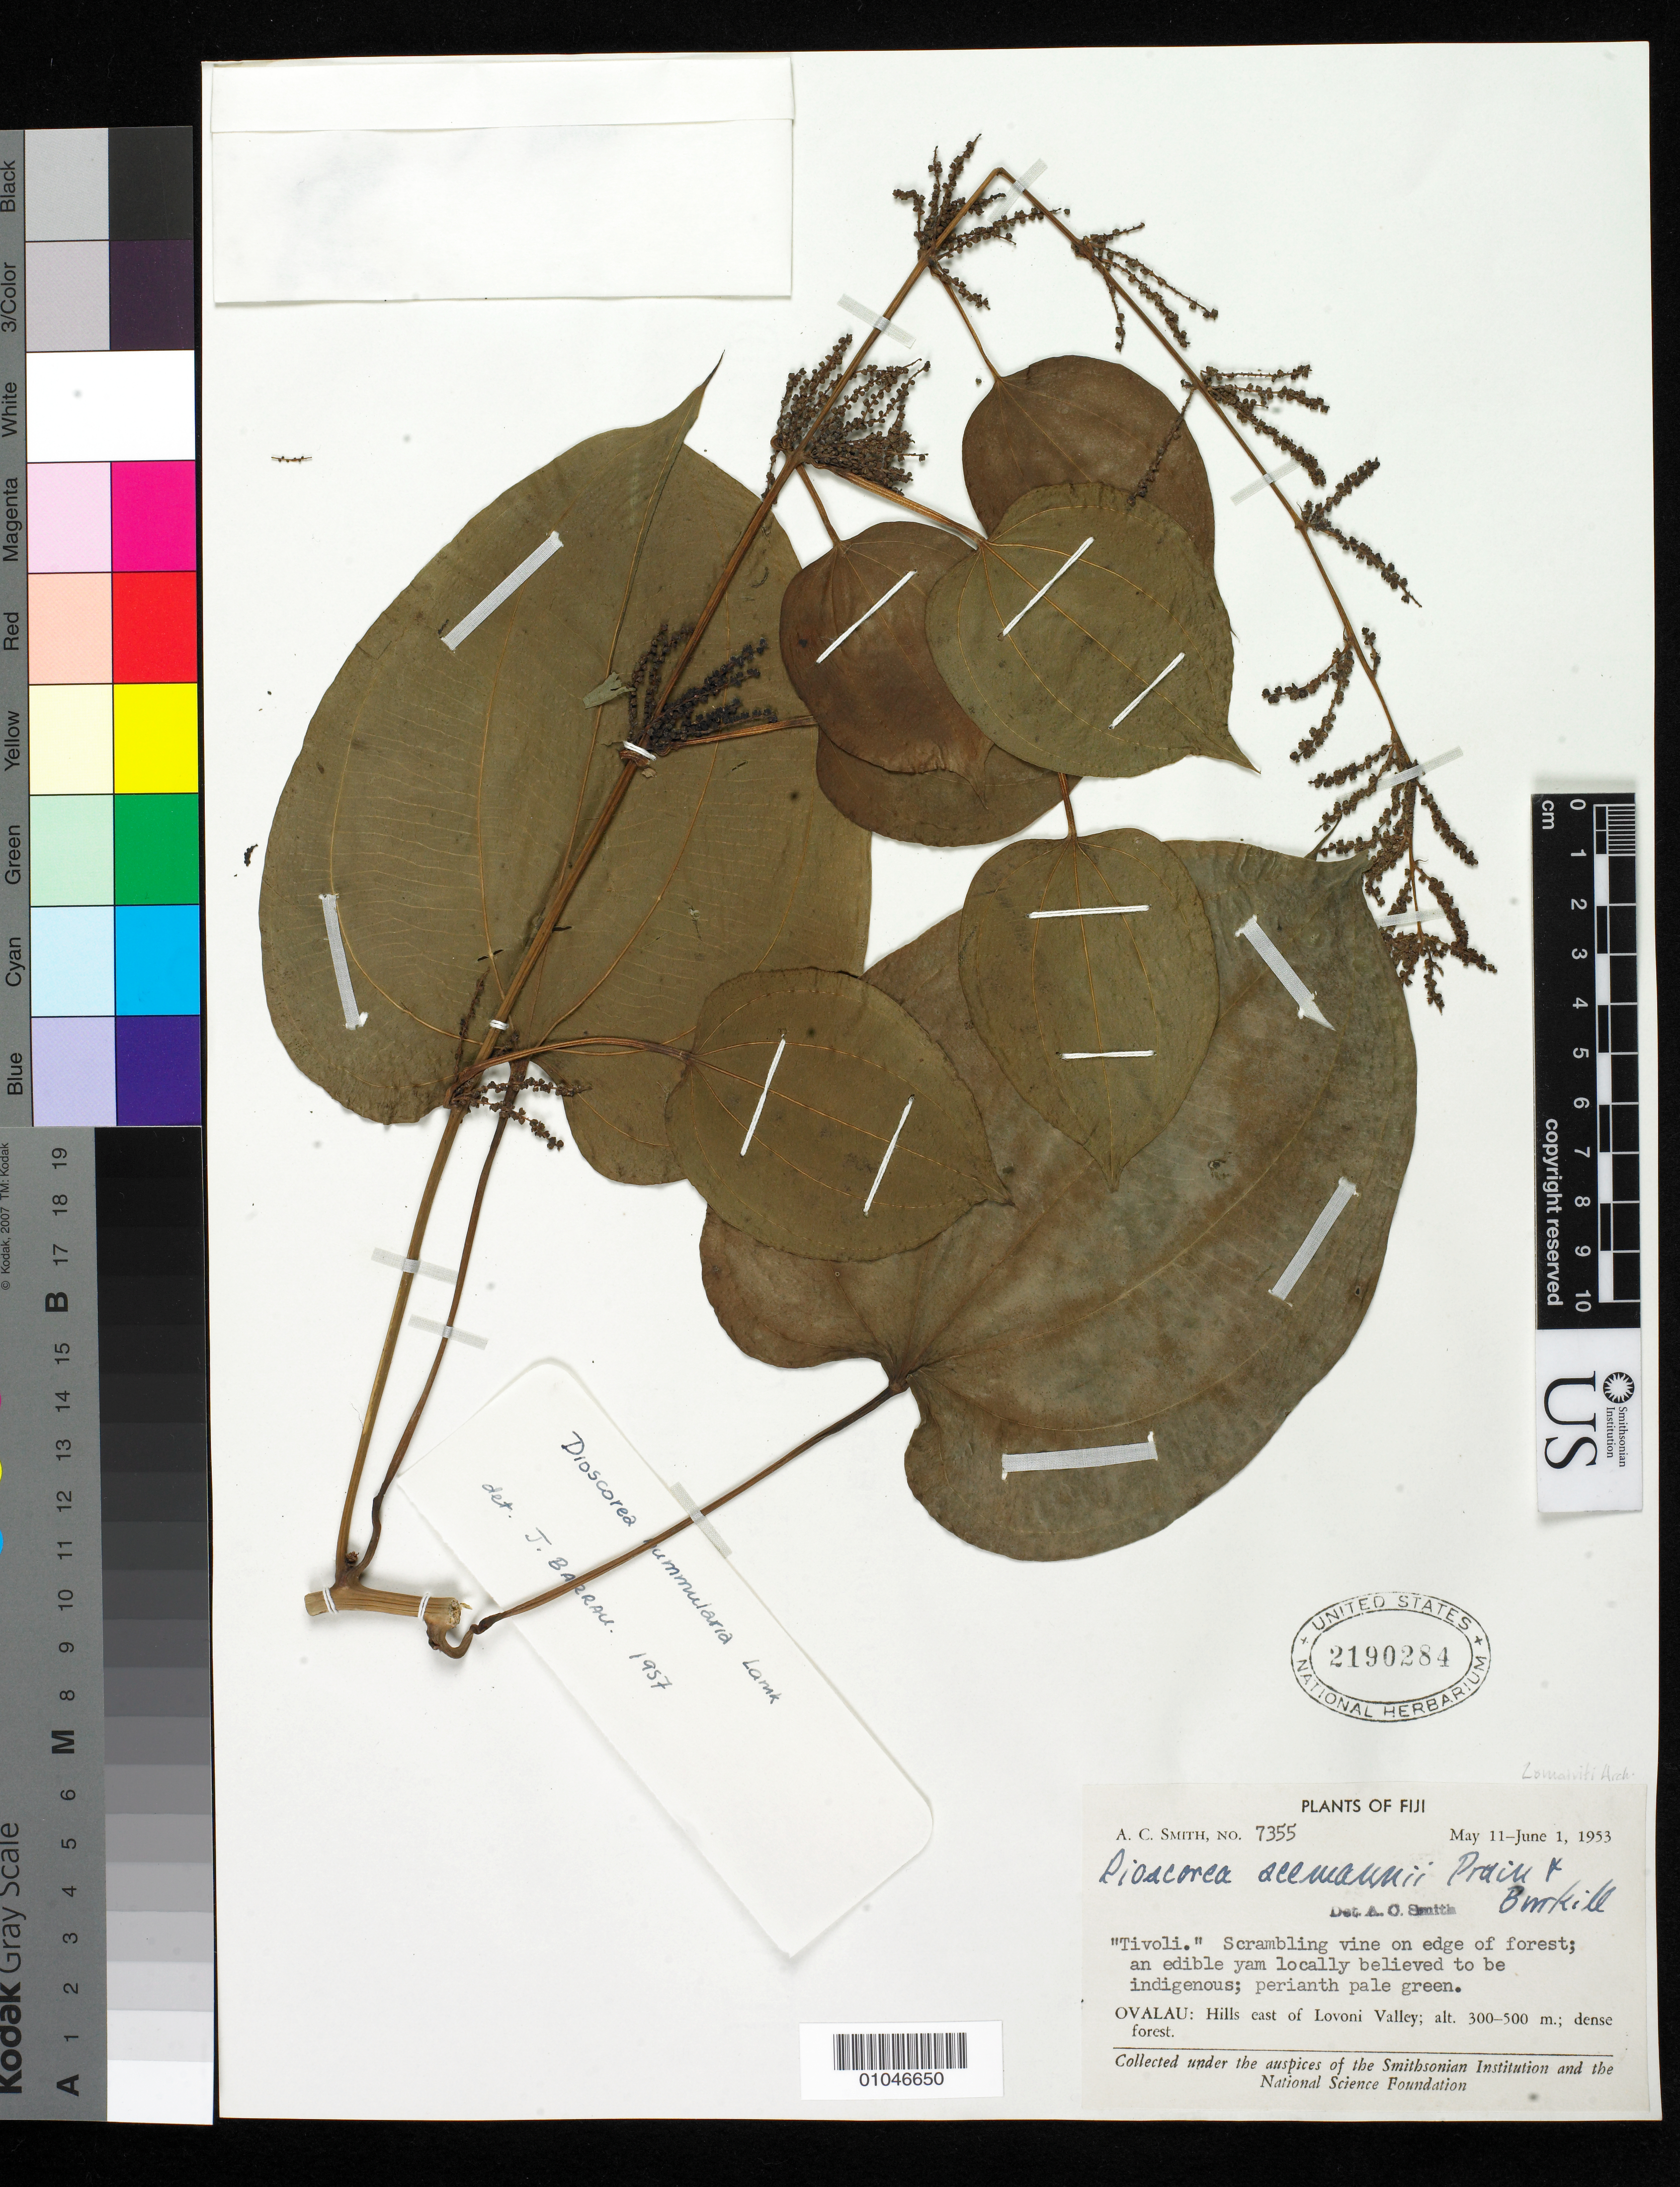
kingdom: Plantae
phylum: Tracheophyta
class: Liliopsida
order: Dioscoreales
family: Dioscoreaceae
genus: Dioscorea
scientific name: Dioscorea nummularia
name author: Lam.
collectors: A. C. Smith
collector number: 7355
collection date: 1953-05-11/1953-06-01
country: Fiji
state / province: Eastern Division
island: Ovalau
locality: Hills east of Lovoni Valley, Ovalau, Fiji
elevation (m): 300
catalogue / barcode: US 2190284